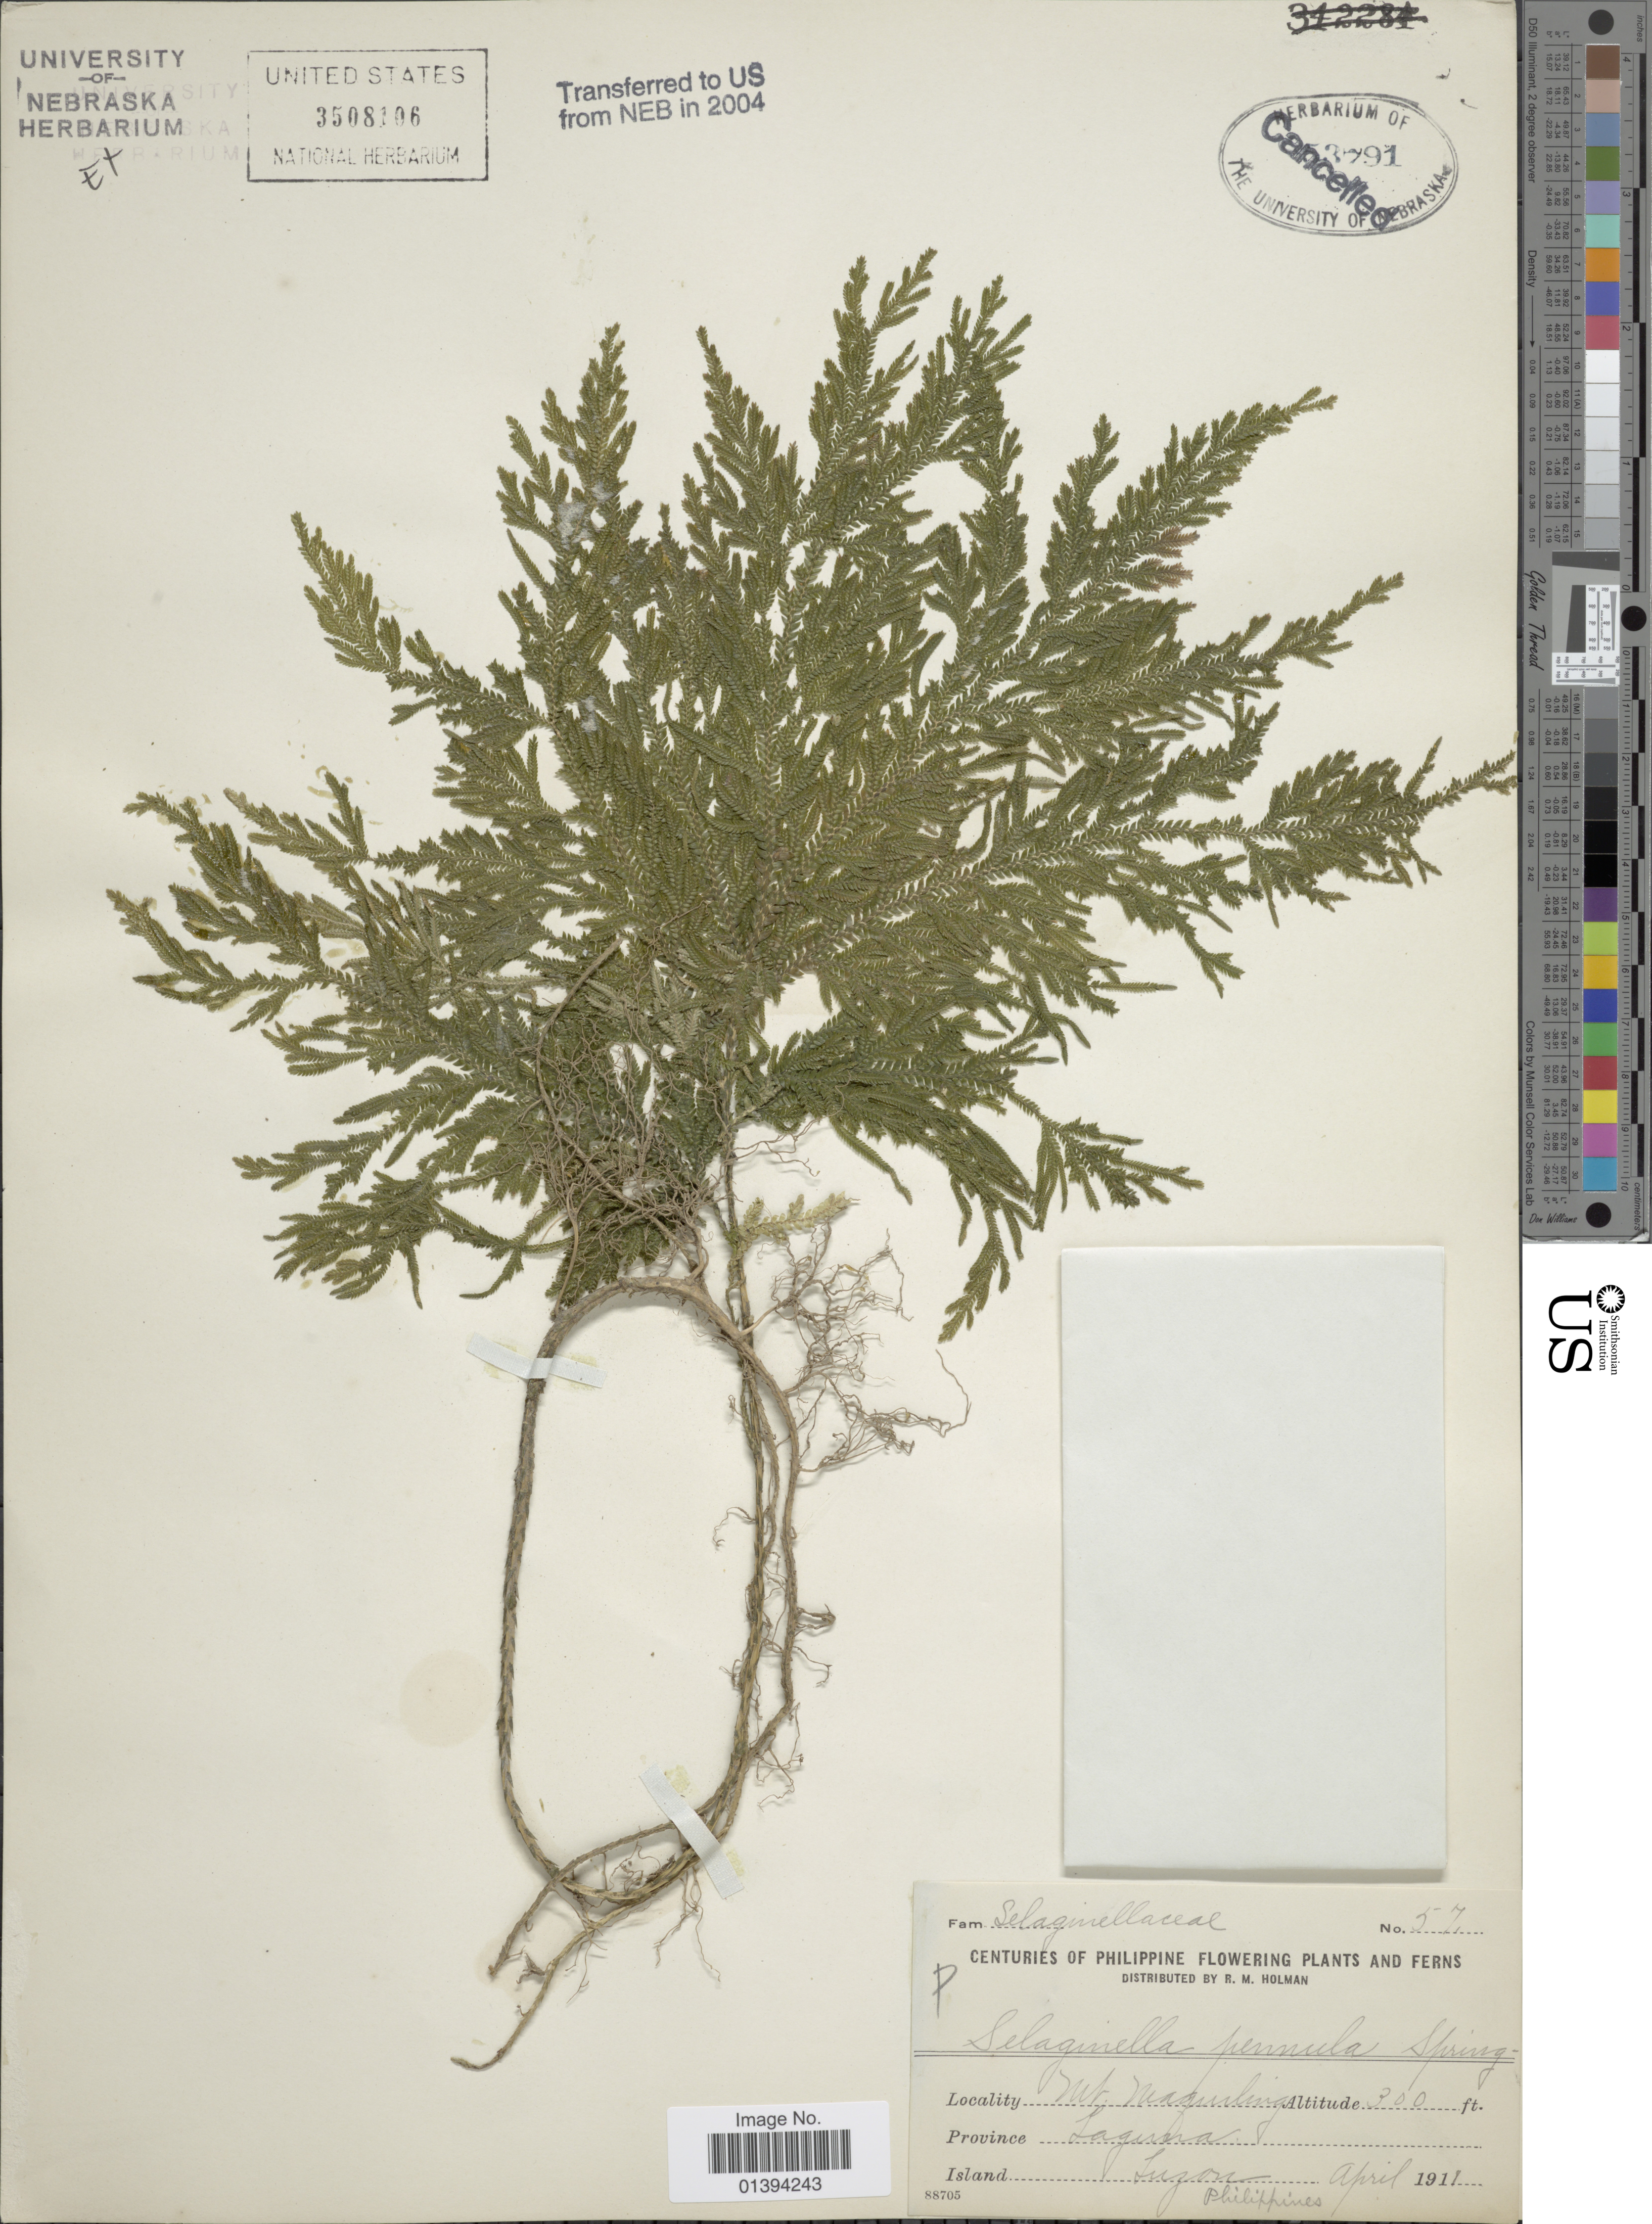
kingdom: Plantae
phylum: Tracheophyta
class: Lycopodiopsida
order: Selaginellales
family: Selaginellaceae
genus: Selaginella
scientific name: Selaginella pennula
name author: Spring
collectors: R. Holman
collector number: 57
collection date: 1911-04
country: Philippines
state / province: Central Luzon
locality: Mt. Maquiling, Laguna, Luzon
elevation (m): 91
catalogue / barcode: US 3508106